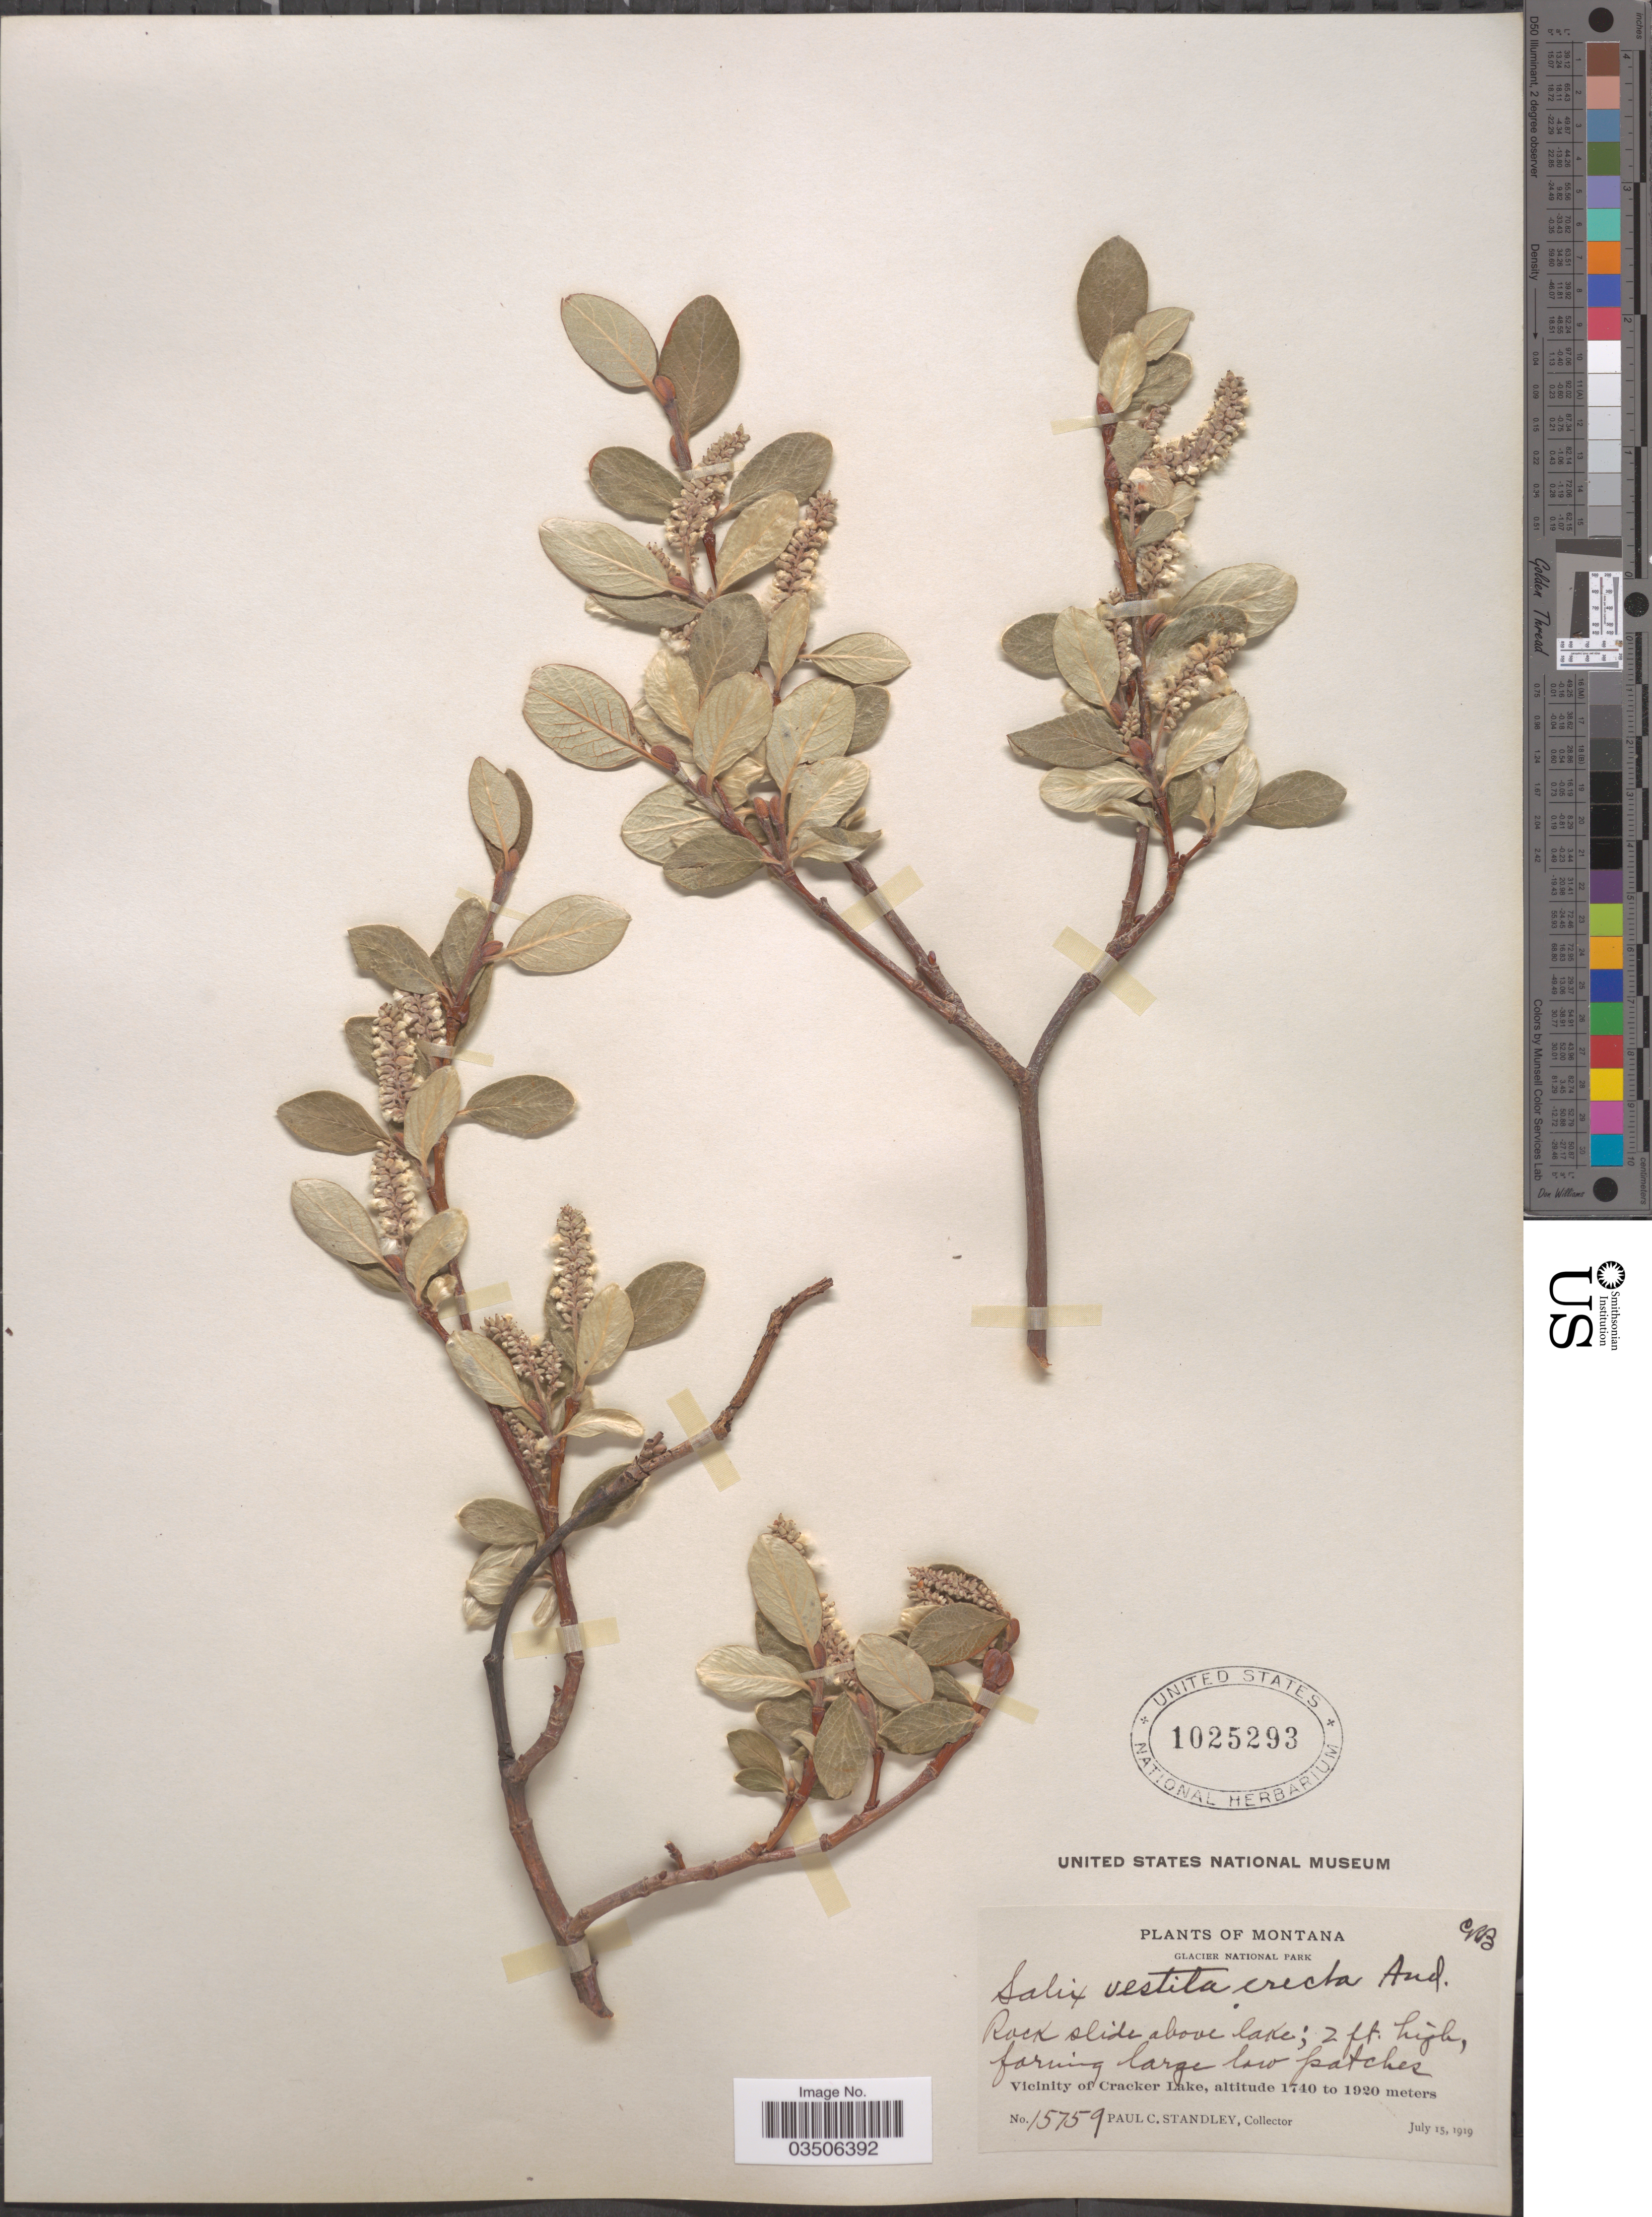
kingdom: Plantae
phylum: Tracheophyta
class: Magnoliopsida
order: Malpighiales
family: Salicaceae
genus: Salix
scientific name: Salix vestita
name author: Pursh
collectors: P. C. Standley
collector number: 15759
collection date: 1919-07-15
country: United States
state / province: Montana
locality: Glacier National Park. Vicinity of Cracker Lake.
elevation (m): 1740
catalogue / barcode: US 1025293